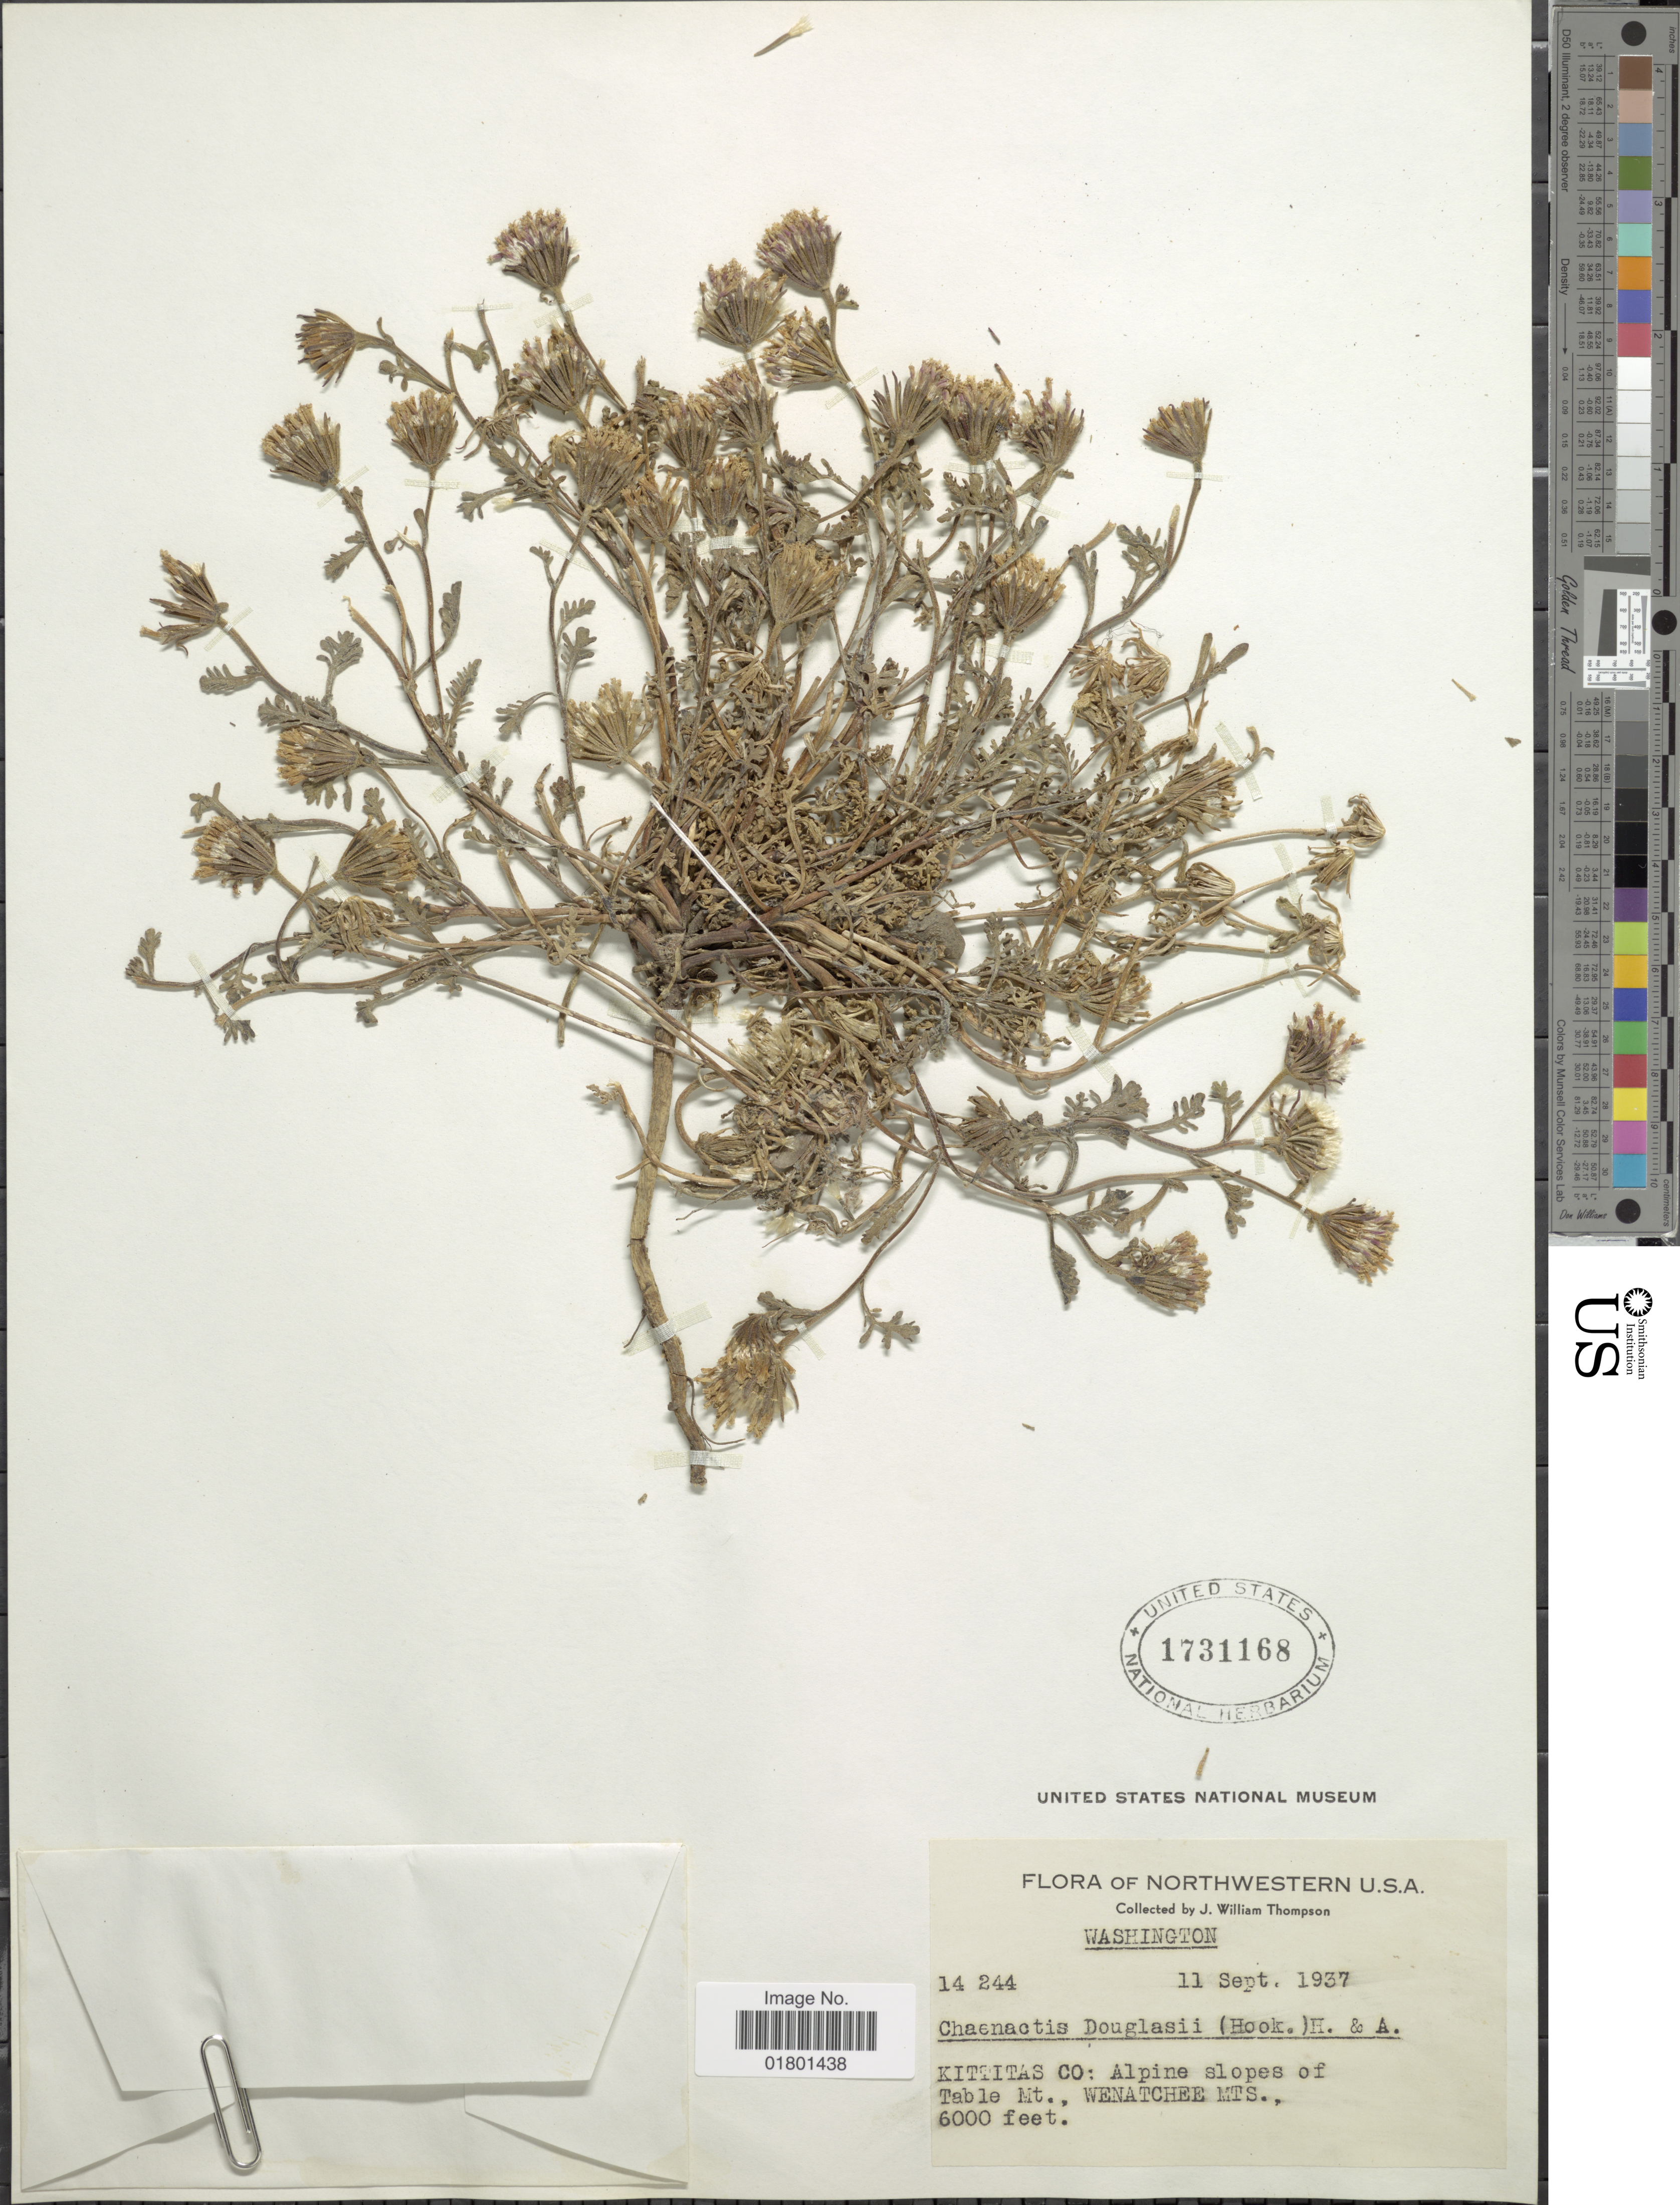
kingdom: Plantae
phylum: Tracheophyta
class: Magnoliopsida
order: Asterales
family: Asteraceae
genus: Chaenactis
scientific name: Chaenactis ramosa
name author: Stockw.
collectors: J. W. Thompson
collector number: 14244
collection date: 1937-09-11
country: United States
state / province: Washington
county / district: Kittitas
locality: Northwestern U.S.A., Kittitas Co: Alpine slopes of Table Mt., Wenatchee Mts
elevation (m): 1829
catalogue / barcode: US 1731168